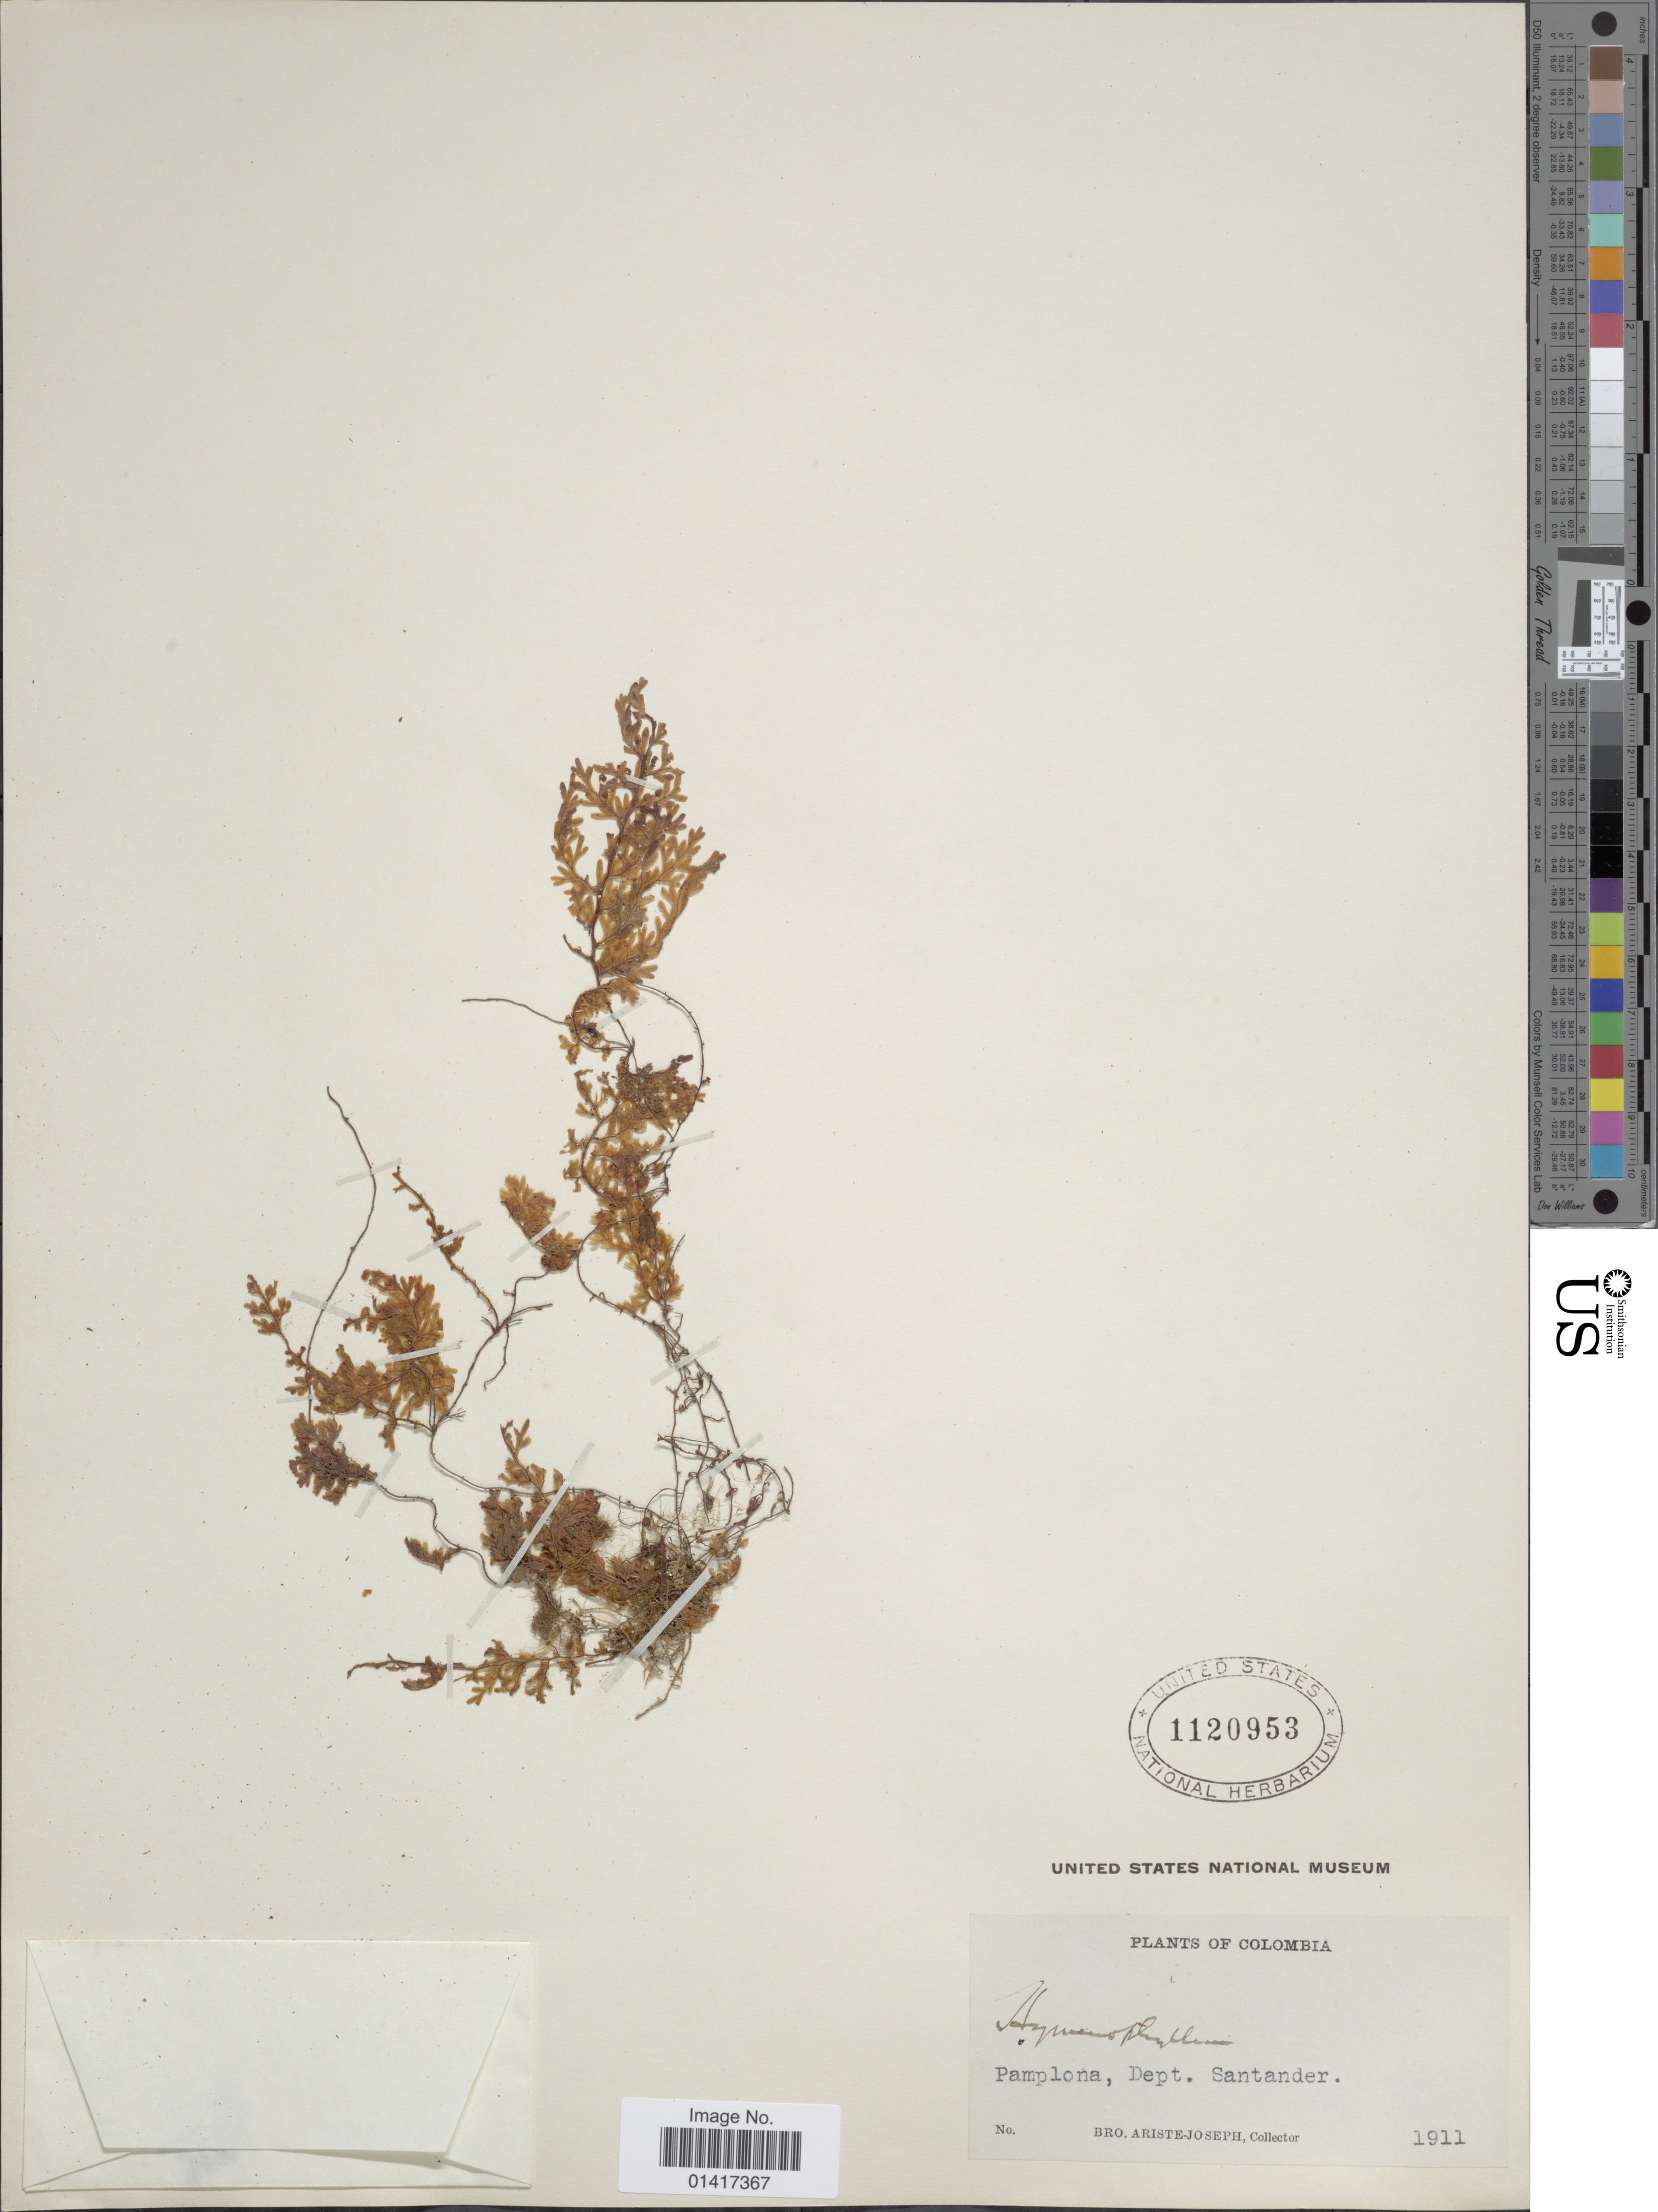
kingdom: Plantae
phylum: Tracheophyta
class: Polypodiopsida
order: Hymenophyllales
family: Hymenophyllaceae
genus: Hymenophyllum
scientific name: Hymenophyllum sp.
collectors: Bro. Ariste-Joseph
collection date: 1911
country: Colombia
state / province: Santander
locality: Pamplona, Dept. Santander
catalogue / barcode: US 1120953